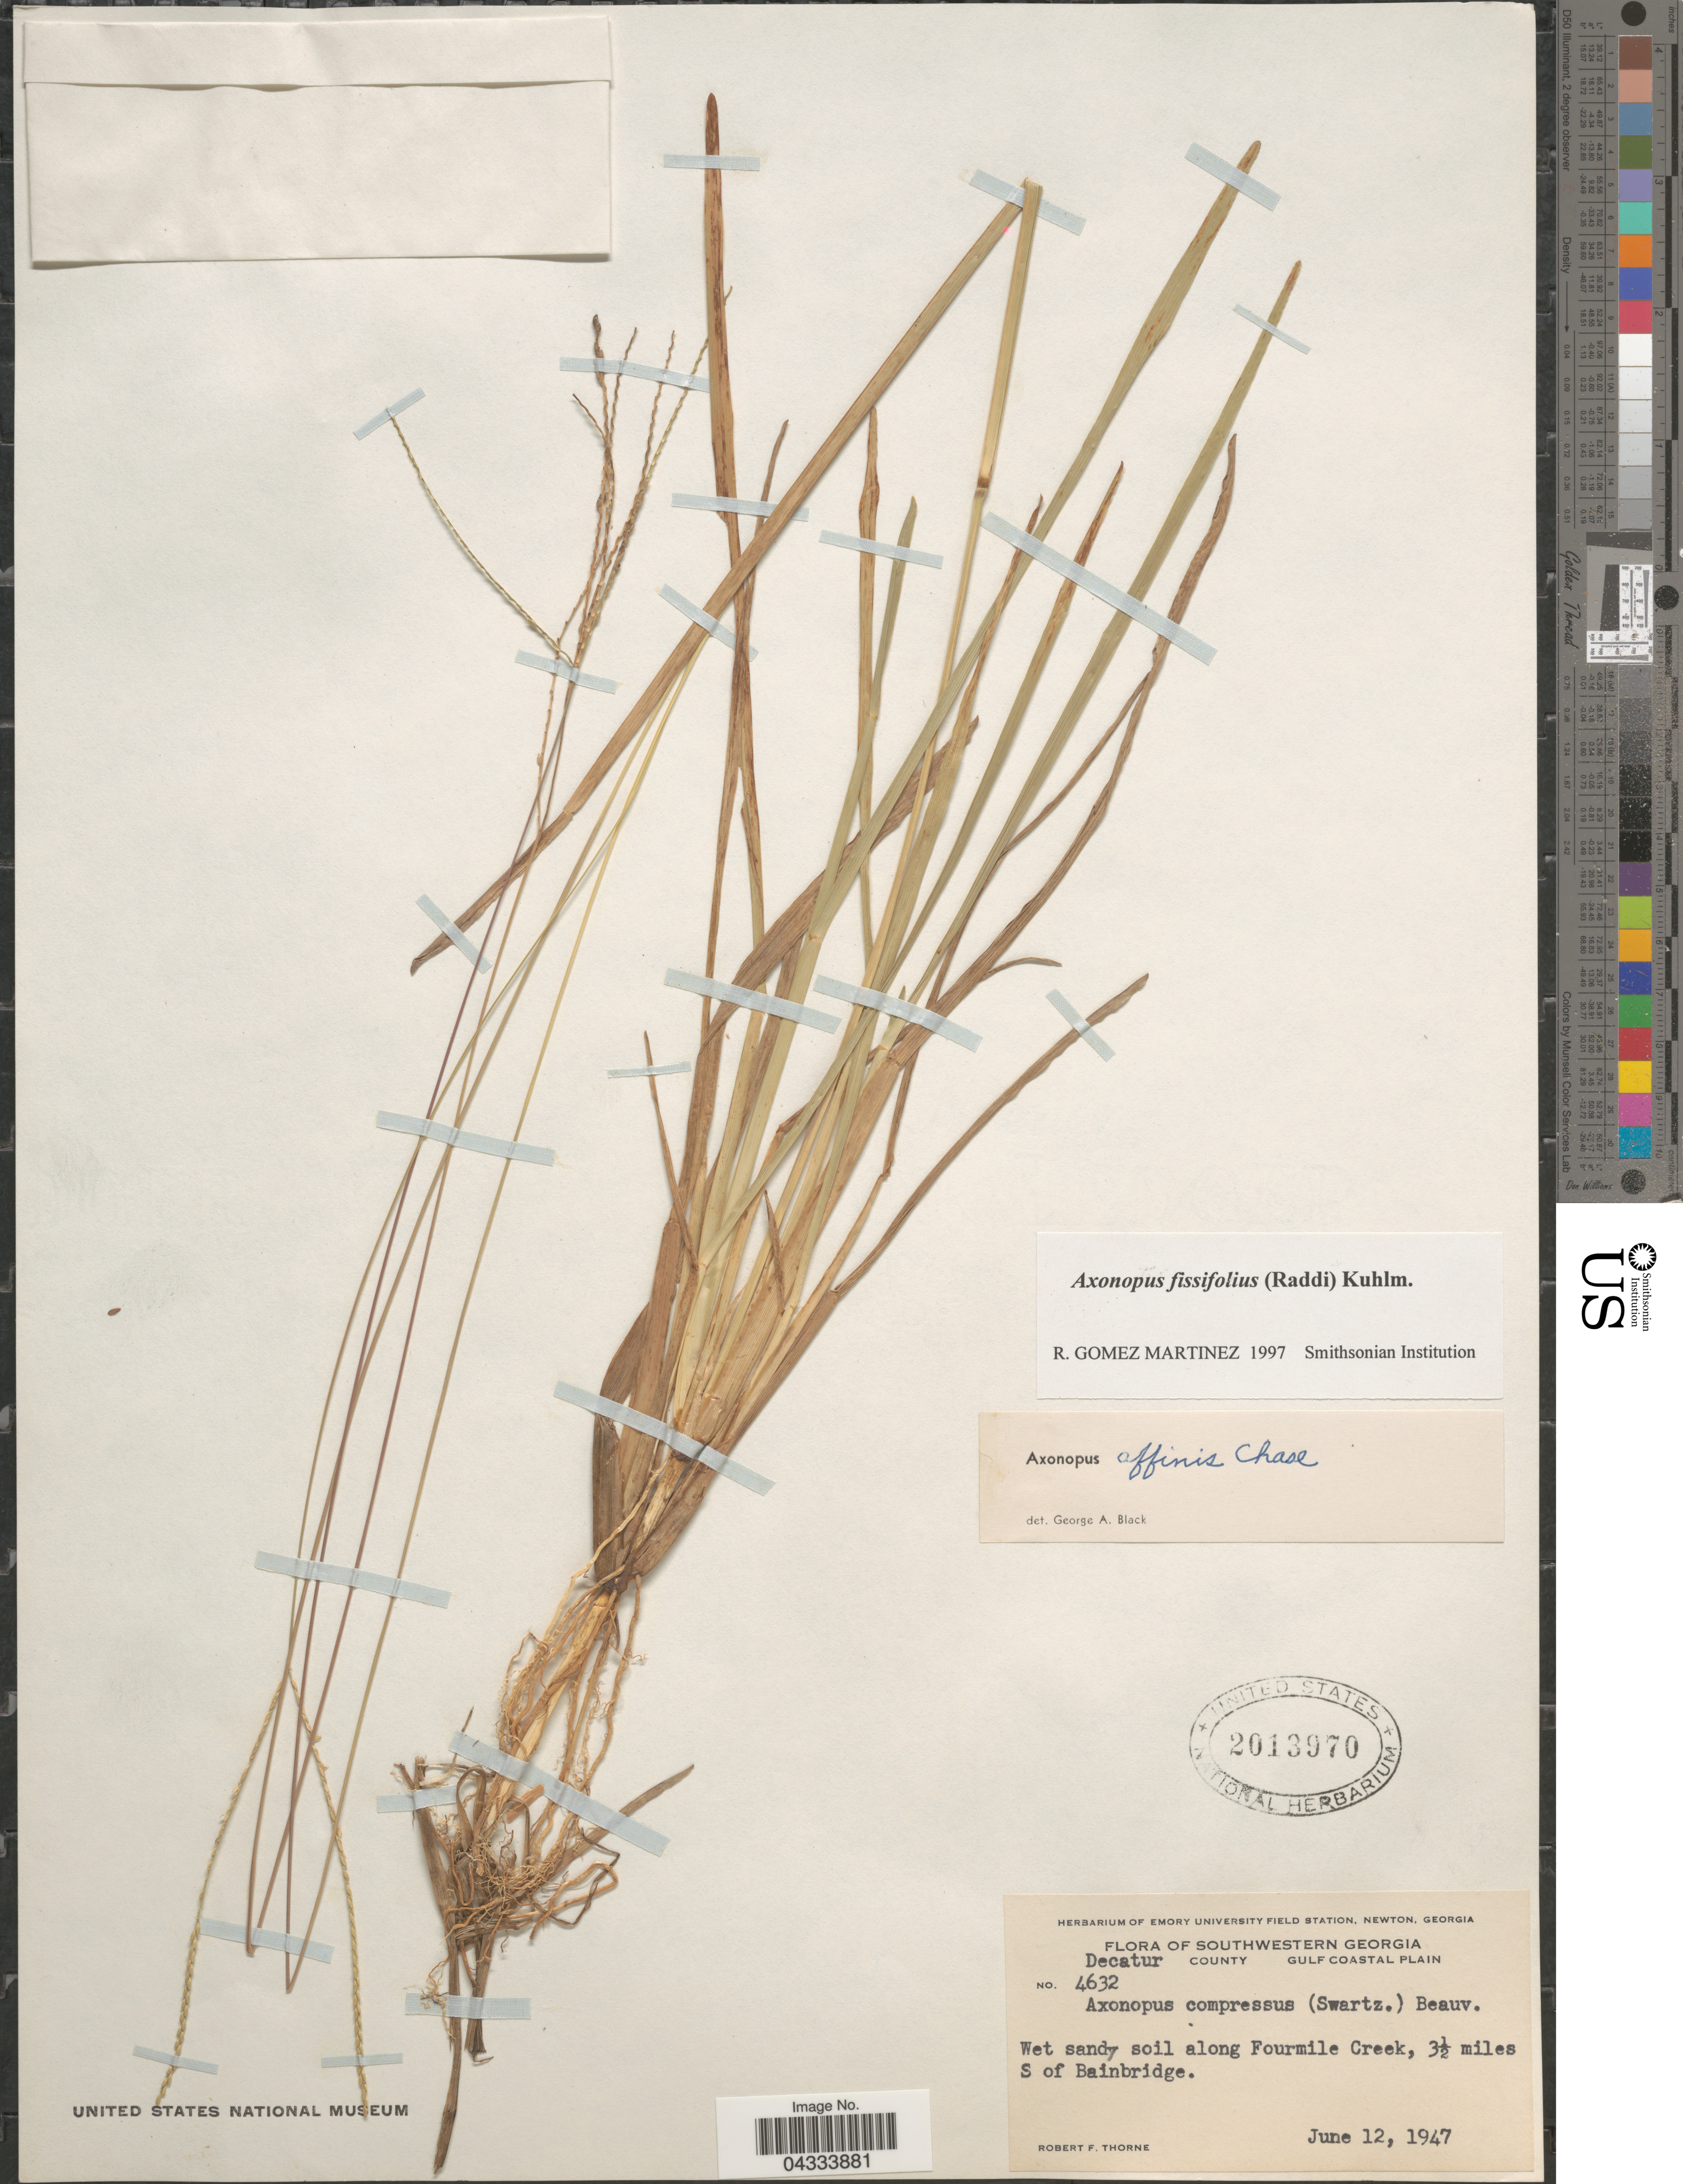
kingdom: Plantae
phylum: Tracheophyta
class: Liliopsida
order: Poales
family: Poaceae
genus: Axonopus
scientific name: Axonopus fissifolius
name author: (Raddi) Kuhlm.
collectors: R. F. Thorne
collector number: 4632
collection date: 1947-06-12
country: United States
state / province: Georgia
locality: Southwestern Georgia. Decatur County. Gulf Coastal Plain. Wet sandy soil along Fourmile Creek, 3½ miles S of Bainbridge.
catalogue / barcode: US 2013970